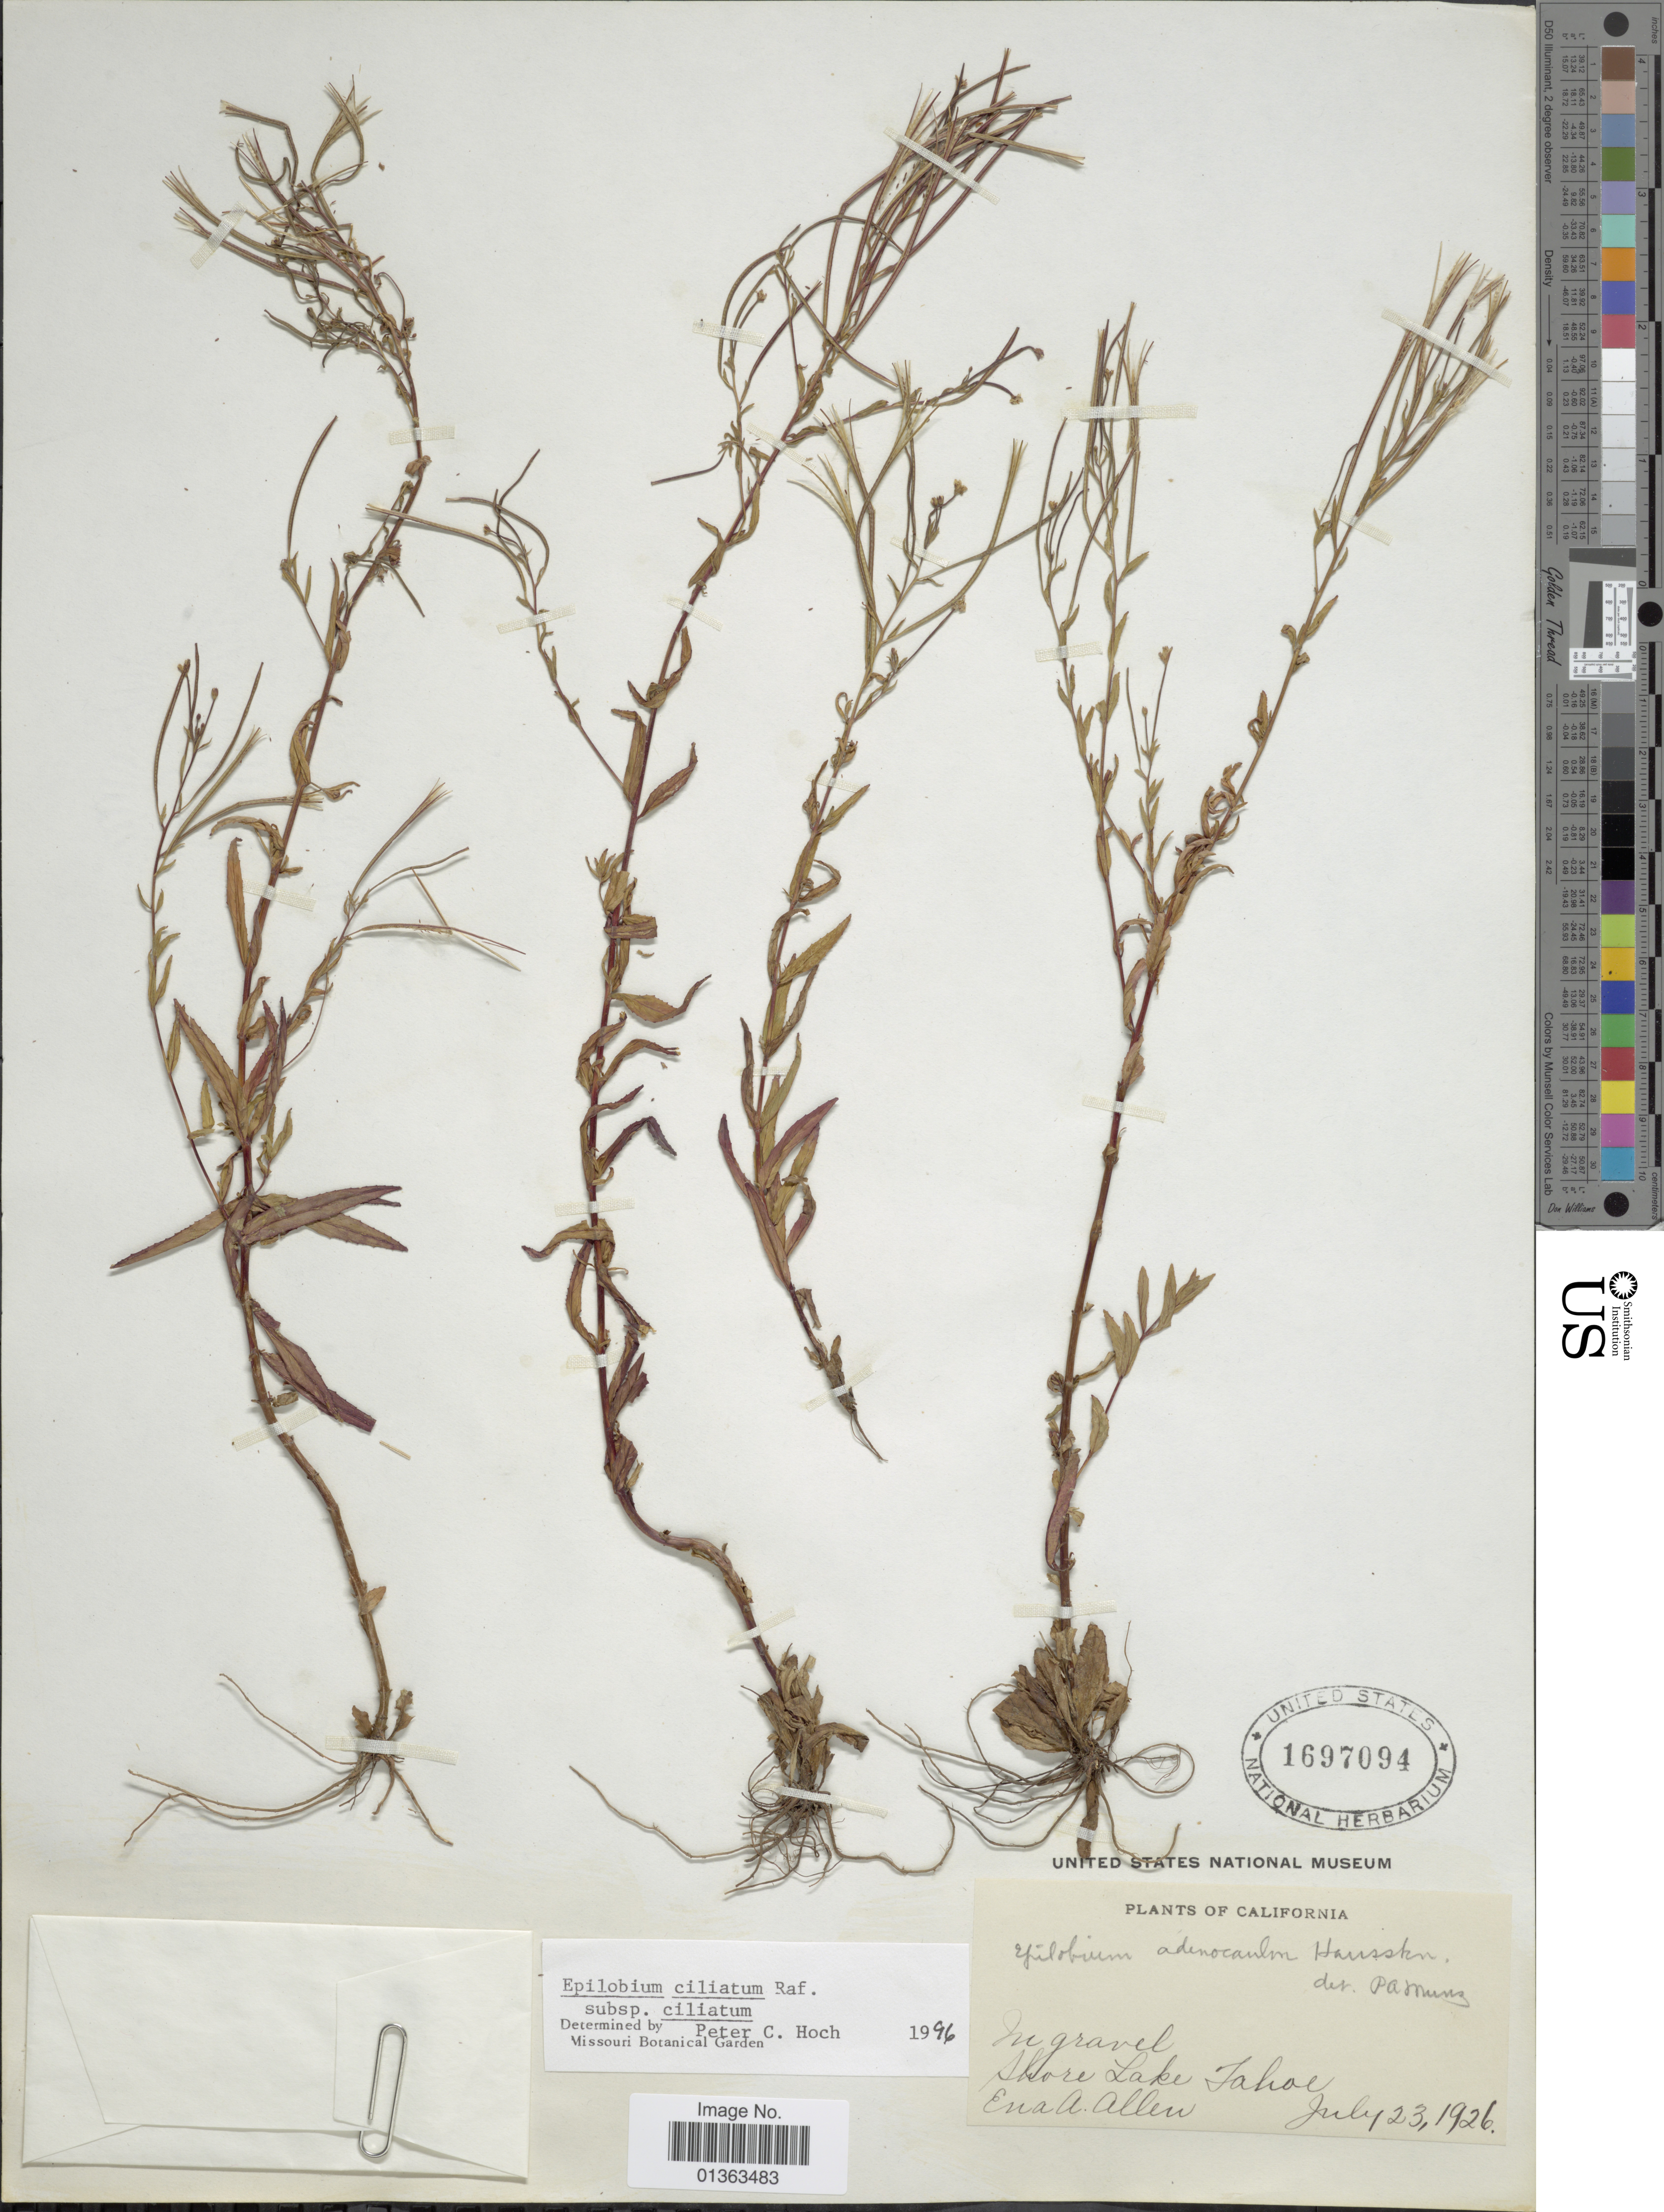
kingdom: Plantae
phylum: Tracheophyta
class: Magnoliopsida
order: Myrtales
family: Onagraceae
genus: Epilobium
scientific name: Epilobium ciliatum subsp. ciliatum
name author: Raf.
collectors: E. A. Allen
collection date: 1926-07-23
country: United States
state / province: California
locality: In gravel shore Lake Tahoe.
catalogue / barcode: US 1697094